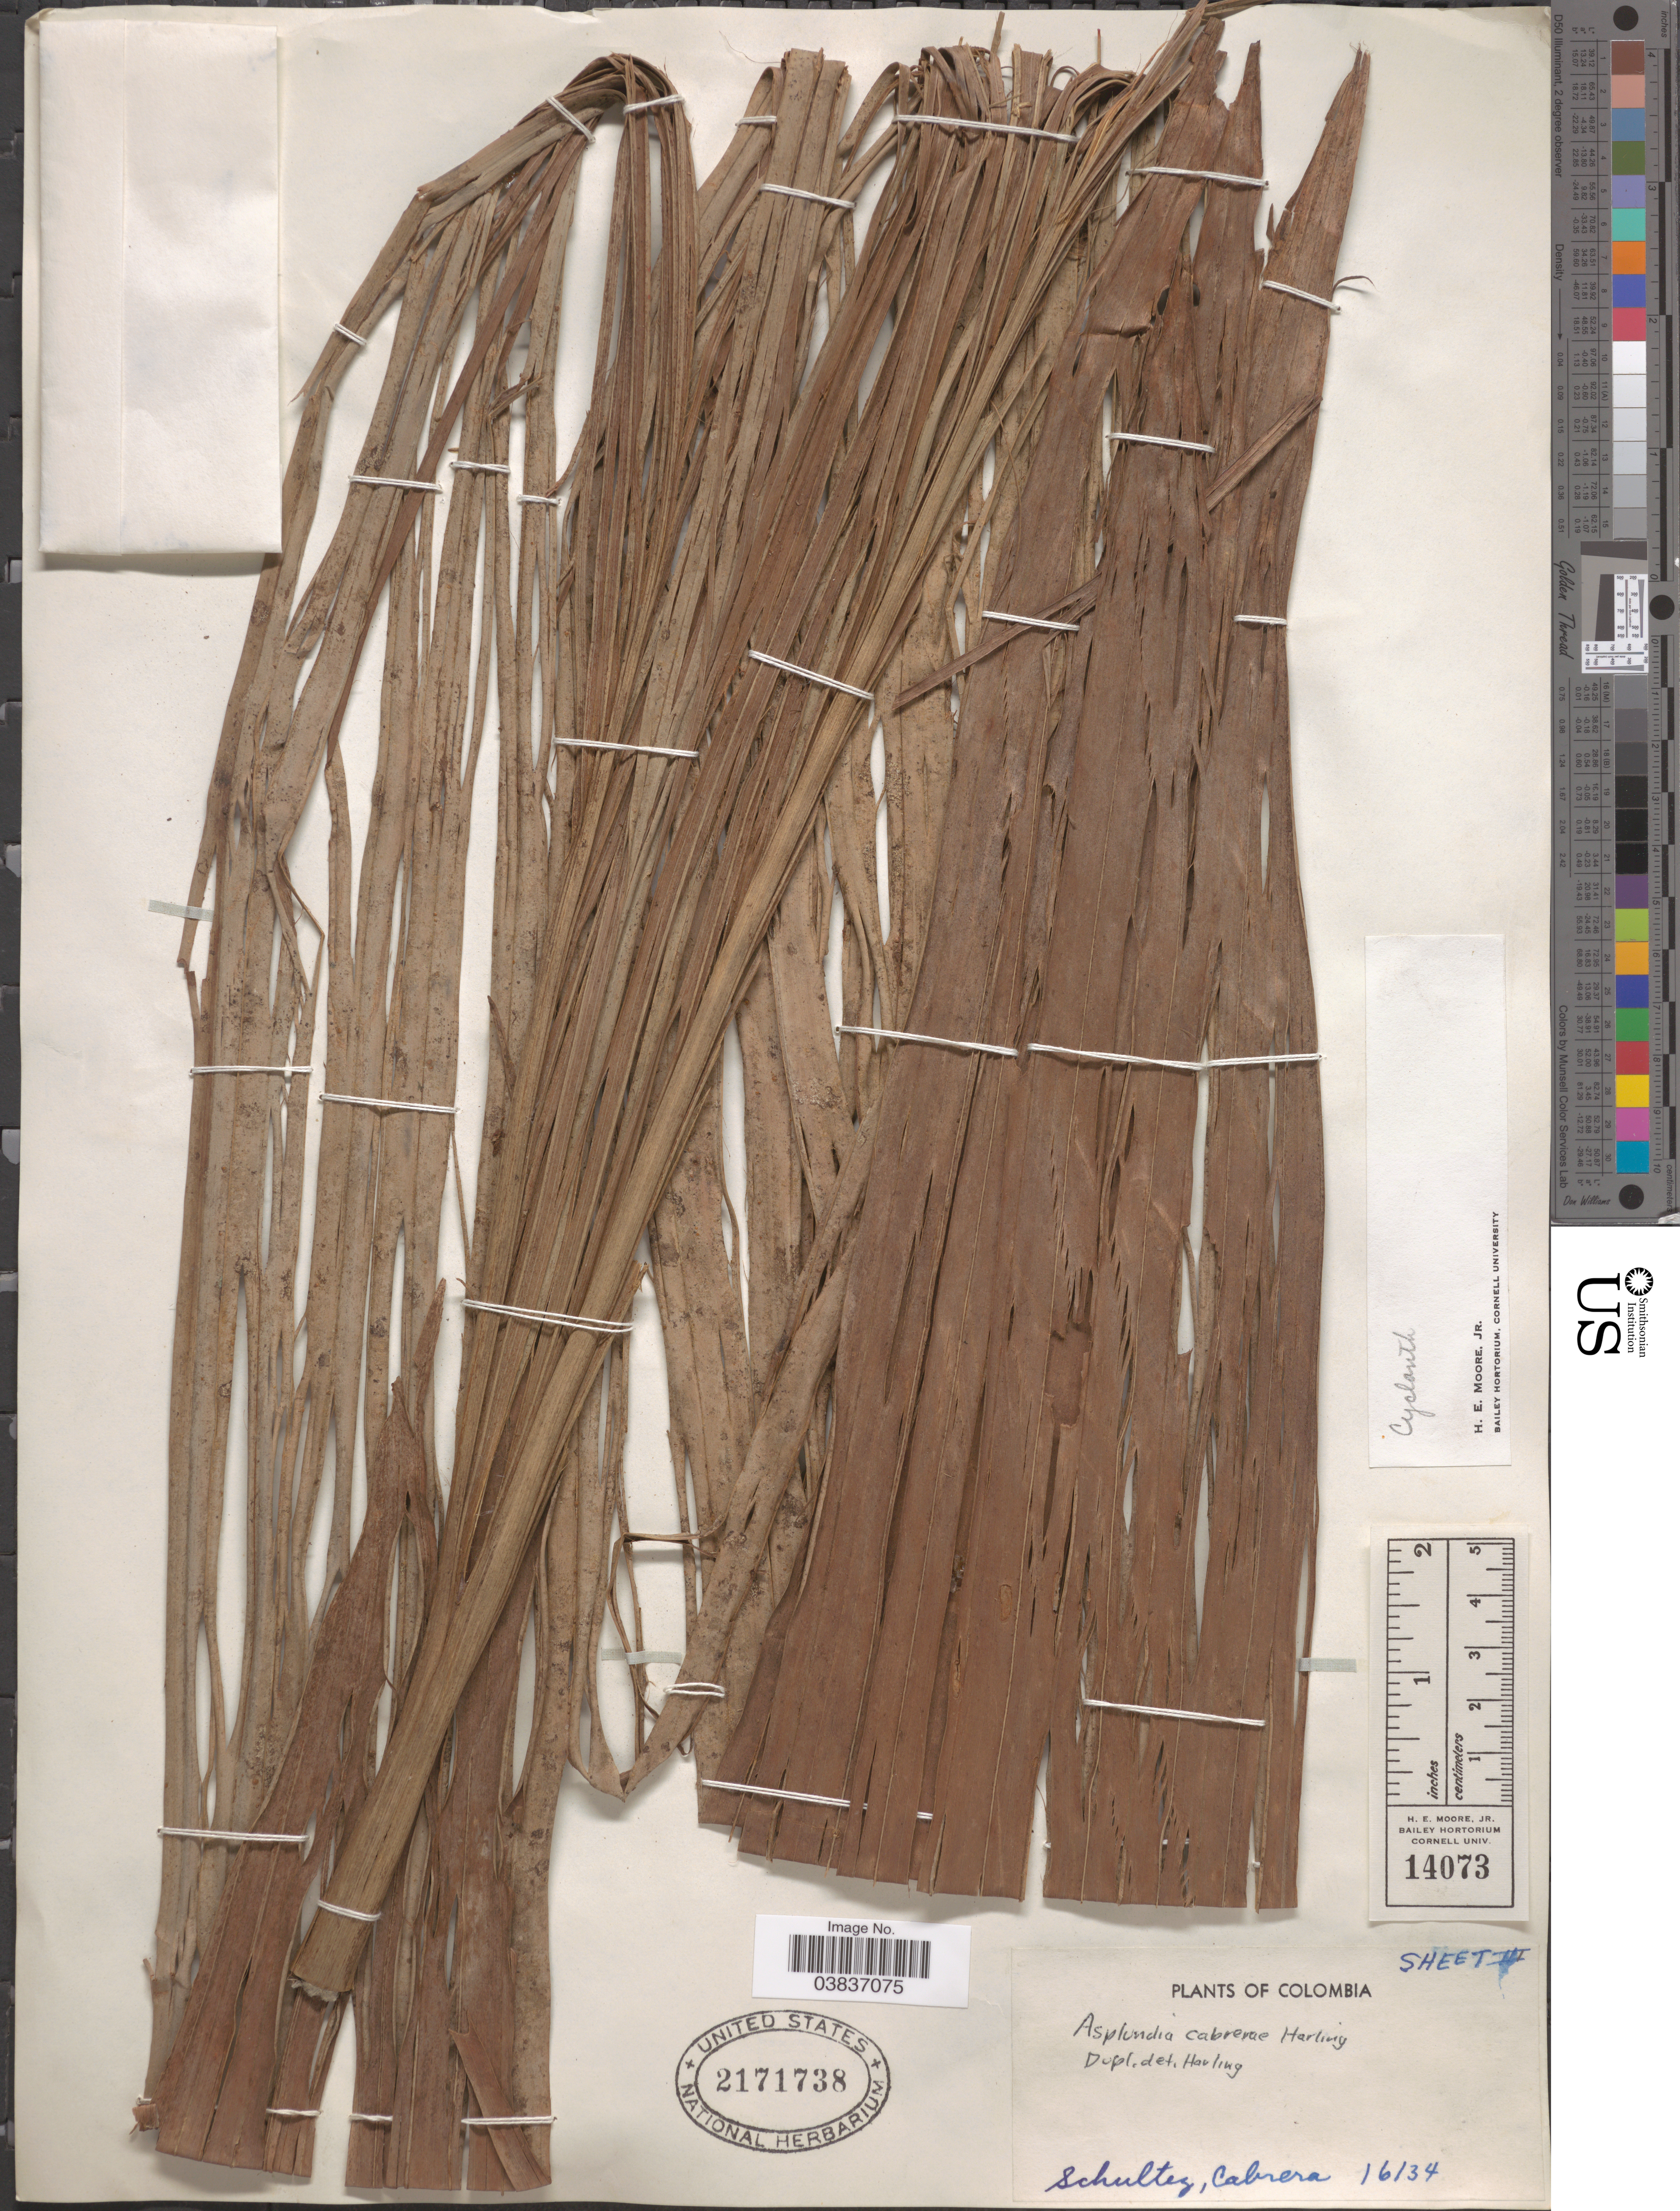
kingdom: Plantae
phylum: Tracheophyta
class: Liliopsida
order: Pandanales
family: Cyclanthaceae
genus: Asplundia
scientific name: Asplundia cabrerae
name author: Harling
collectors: -- Schultes & Cabrera, --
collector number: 16134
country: Colombia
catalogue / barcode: US 2171738